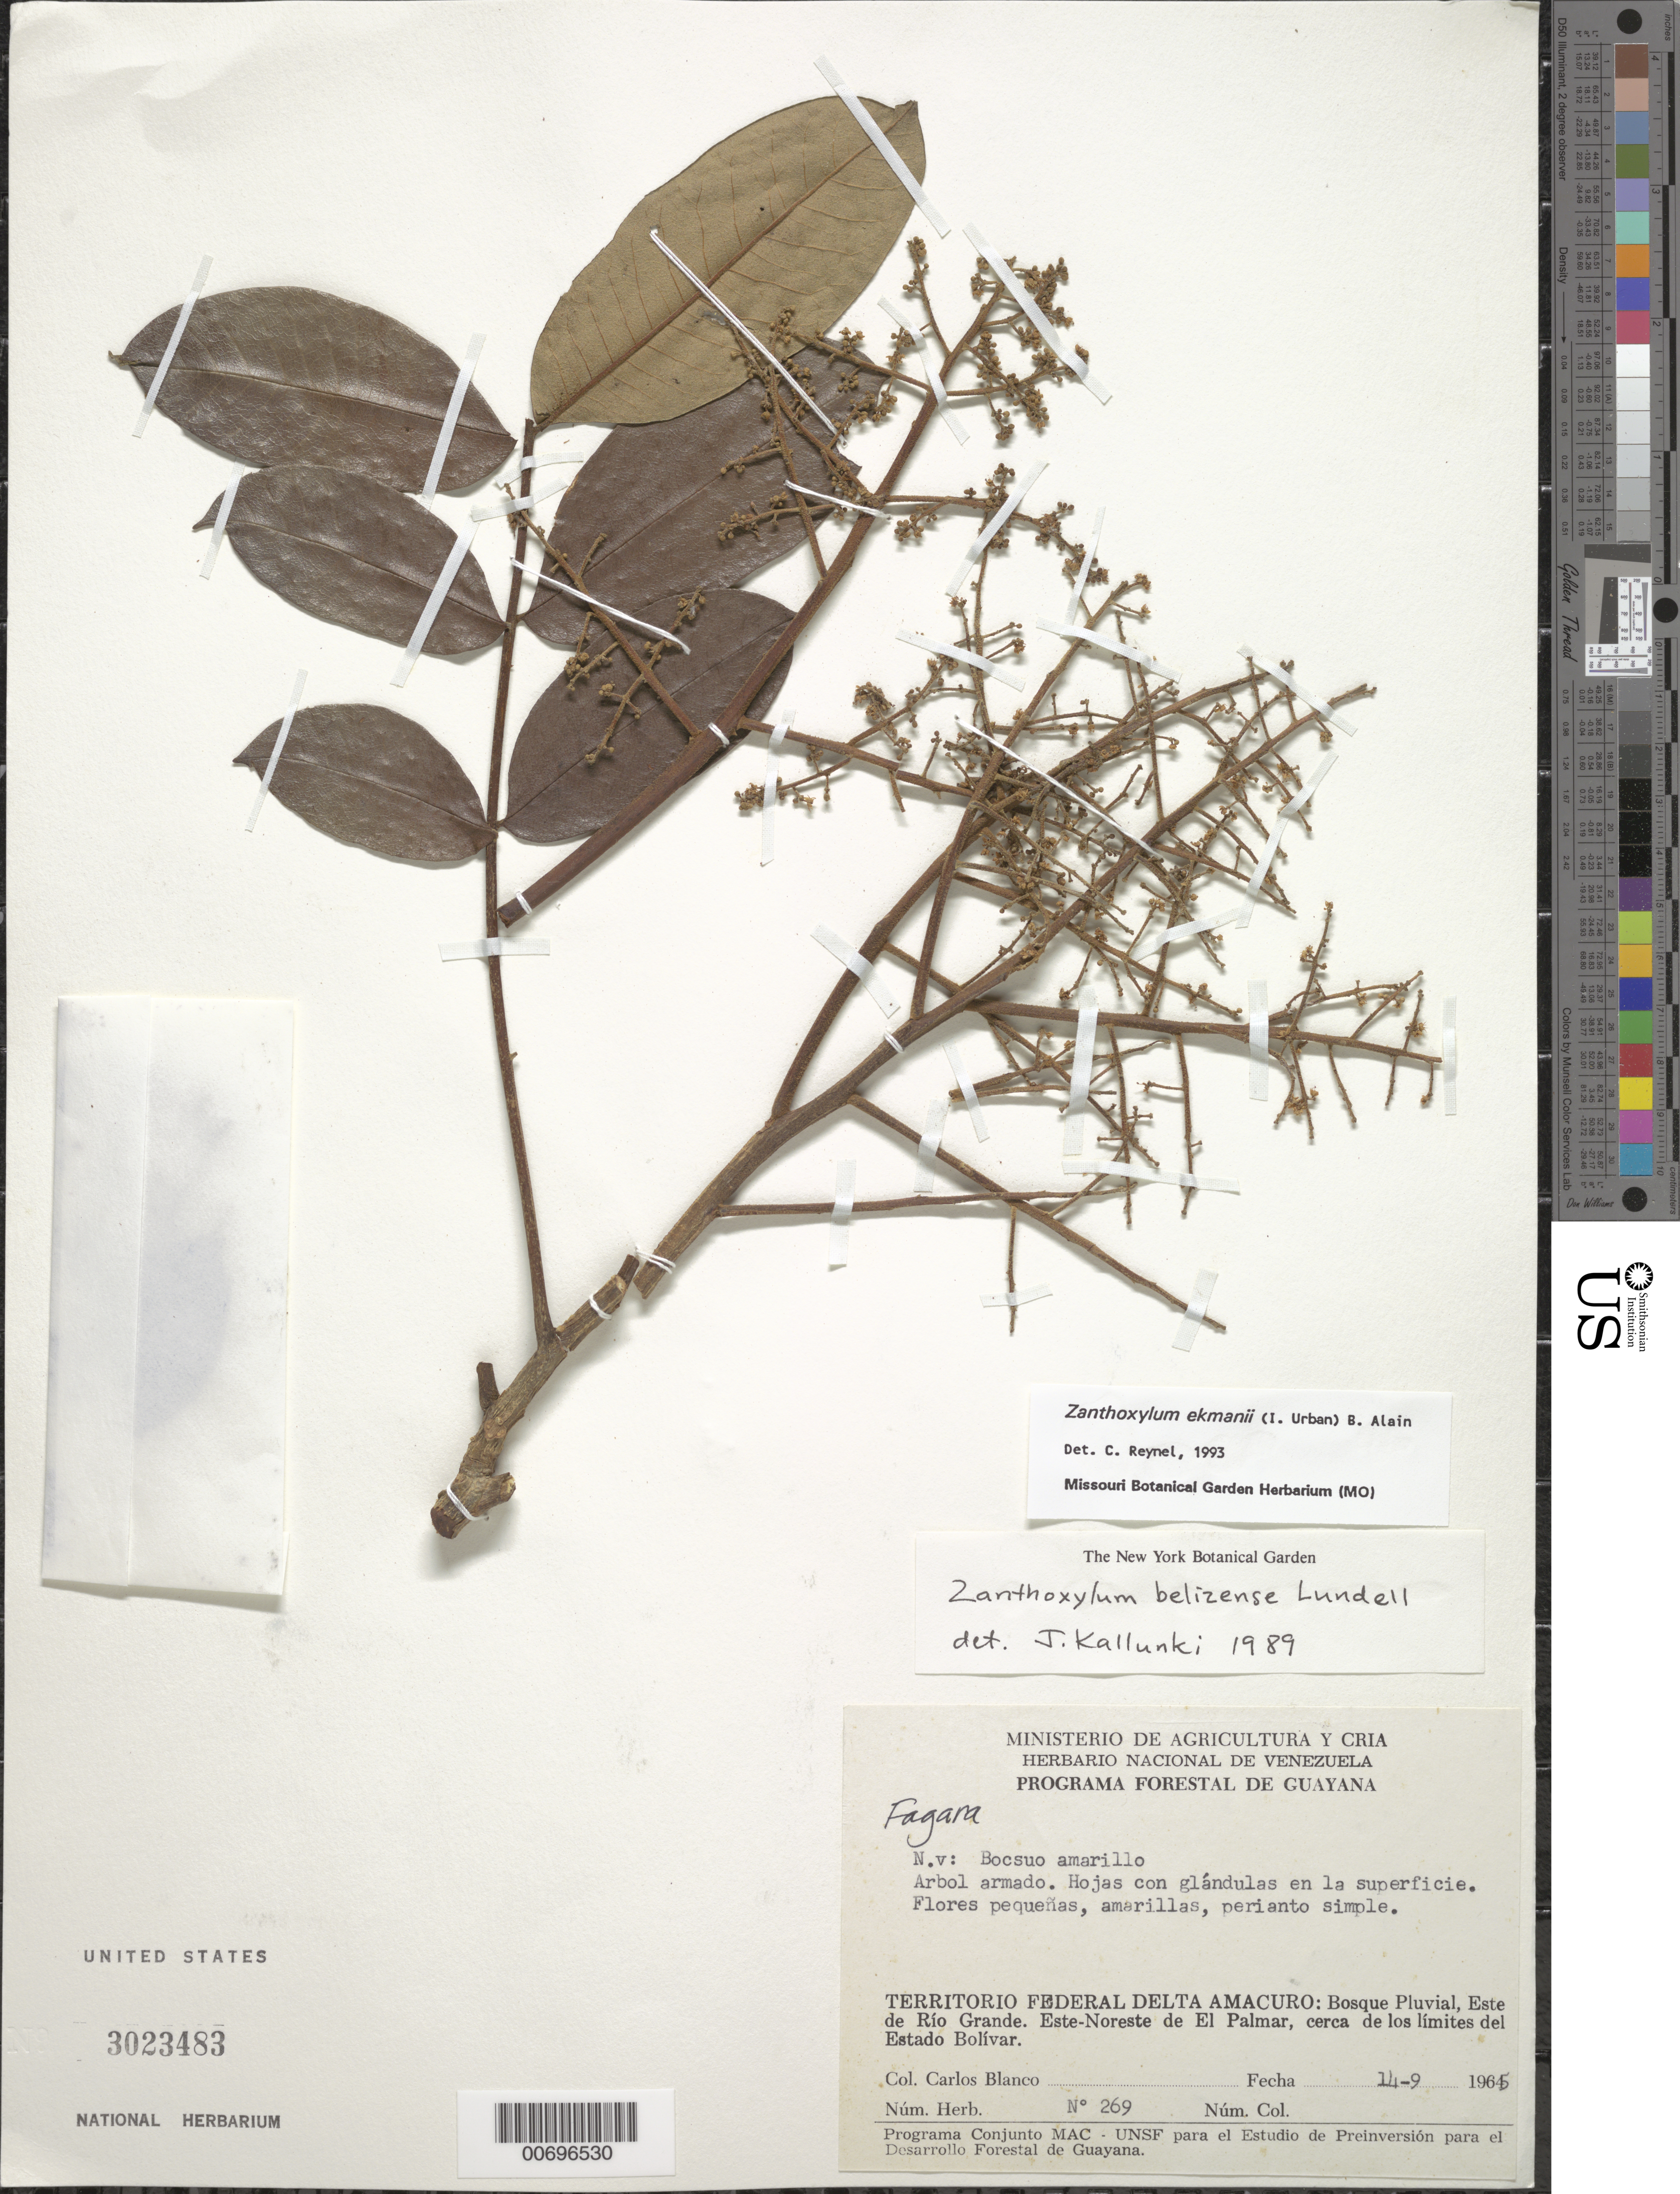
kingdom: Plantae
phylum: Tracheophyta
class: Magnoliopsida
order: Sapindales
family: Rutaceae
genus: Zanthoxylum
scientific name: Zanthoxylum ekmanii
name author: (Urb.) Alain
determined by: Reynel, Carlos A., (MO), Missouri Botanical Garden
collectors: C. A. Blanco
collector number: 269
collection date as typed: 14-Sep-65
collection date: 1965-09-14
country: Venezuela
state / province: Delta Amacuro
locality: Río Grande, Este de; Este-Noreste de El Palmar, cerca de los limites del Estado Bolívar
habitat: Rainforest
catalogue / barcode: US 3023483